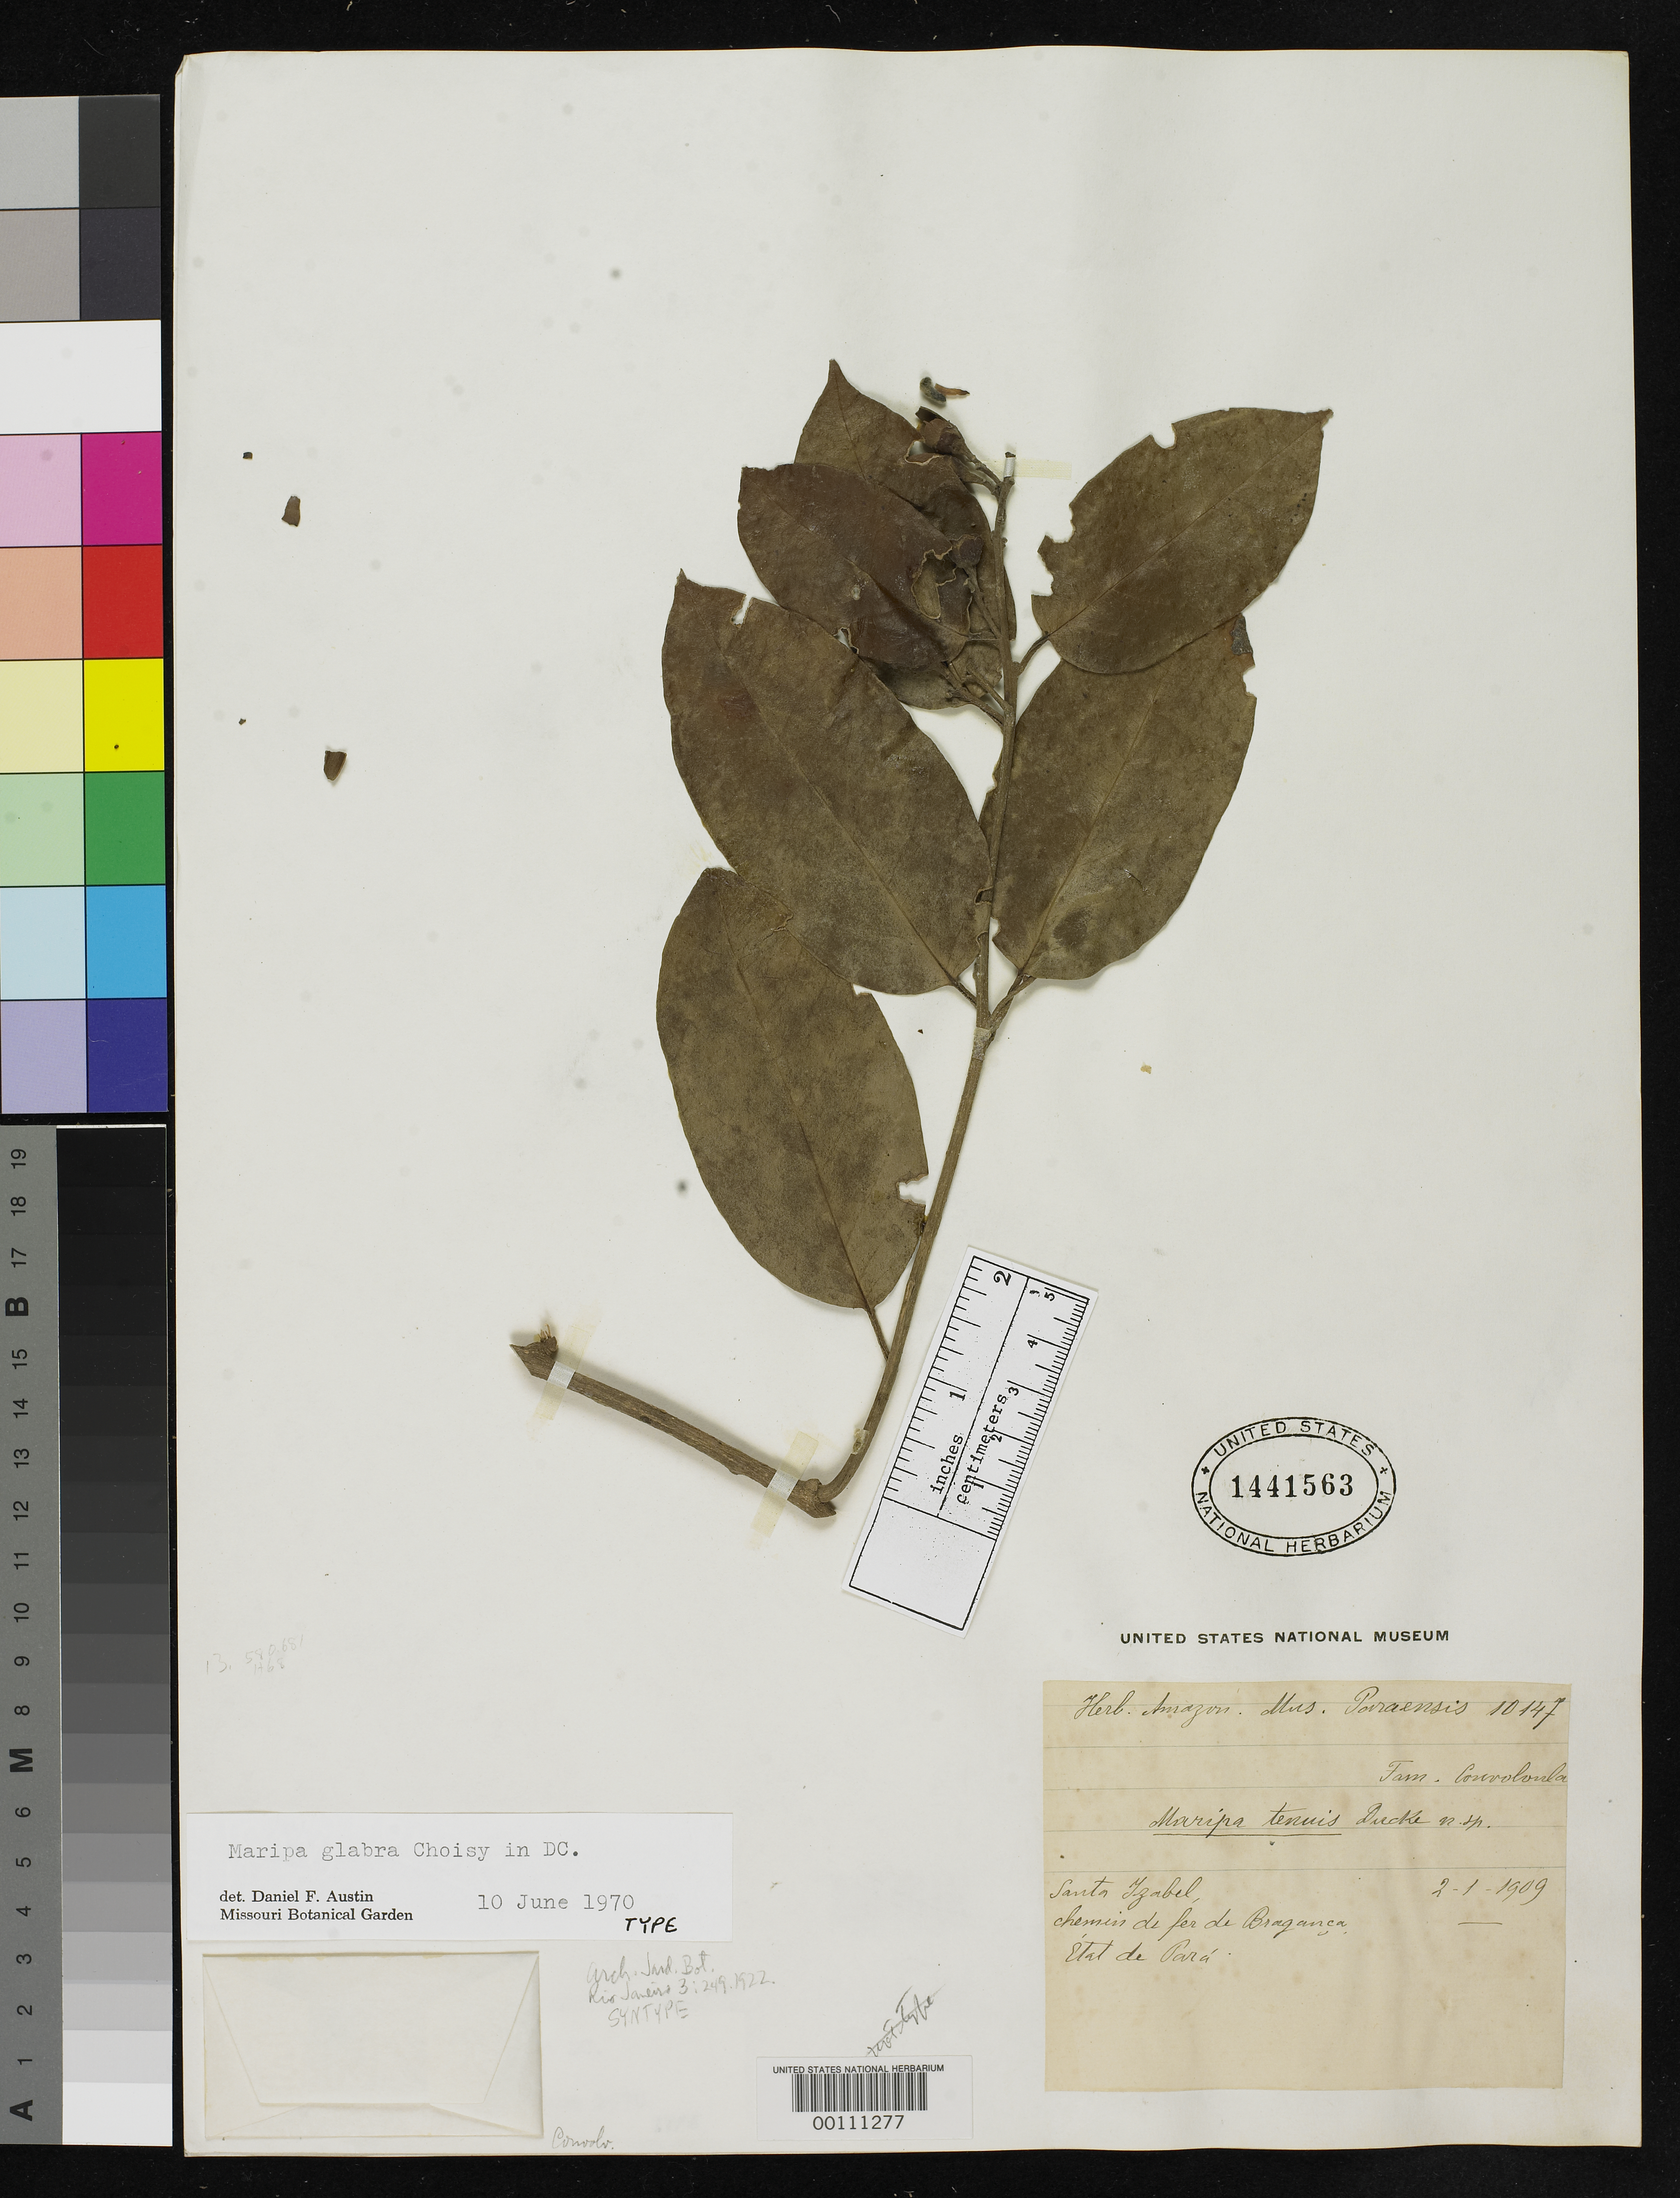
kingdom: Plantae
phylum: Tracheophyta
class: Magnoliopsida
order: Solanales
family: Convolvulaceae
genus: Maripa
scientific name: Maripa glabra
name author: Choisy in DC.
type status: Syntype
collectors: A. Ducke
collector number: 10147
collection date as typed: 05 Dec 1908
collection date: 1908-12-05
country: Brazil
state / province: Pará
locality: Santa Izabel.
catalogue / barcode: US 1441563